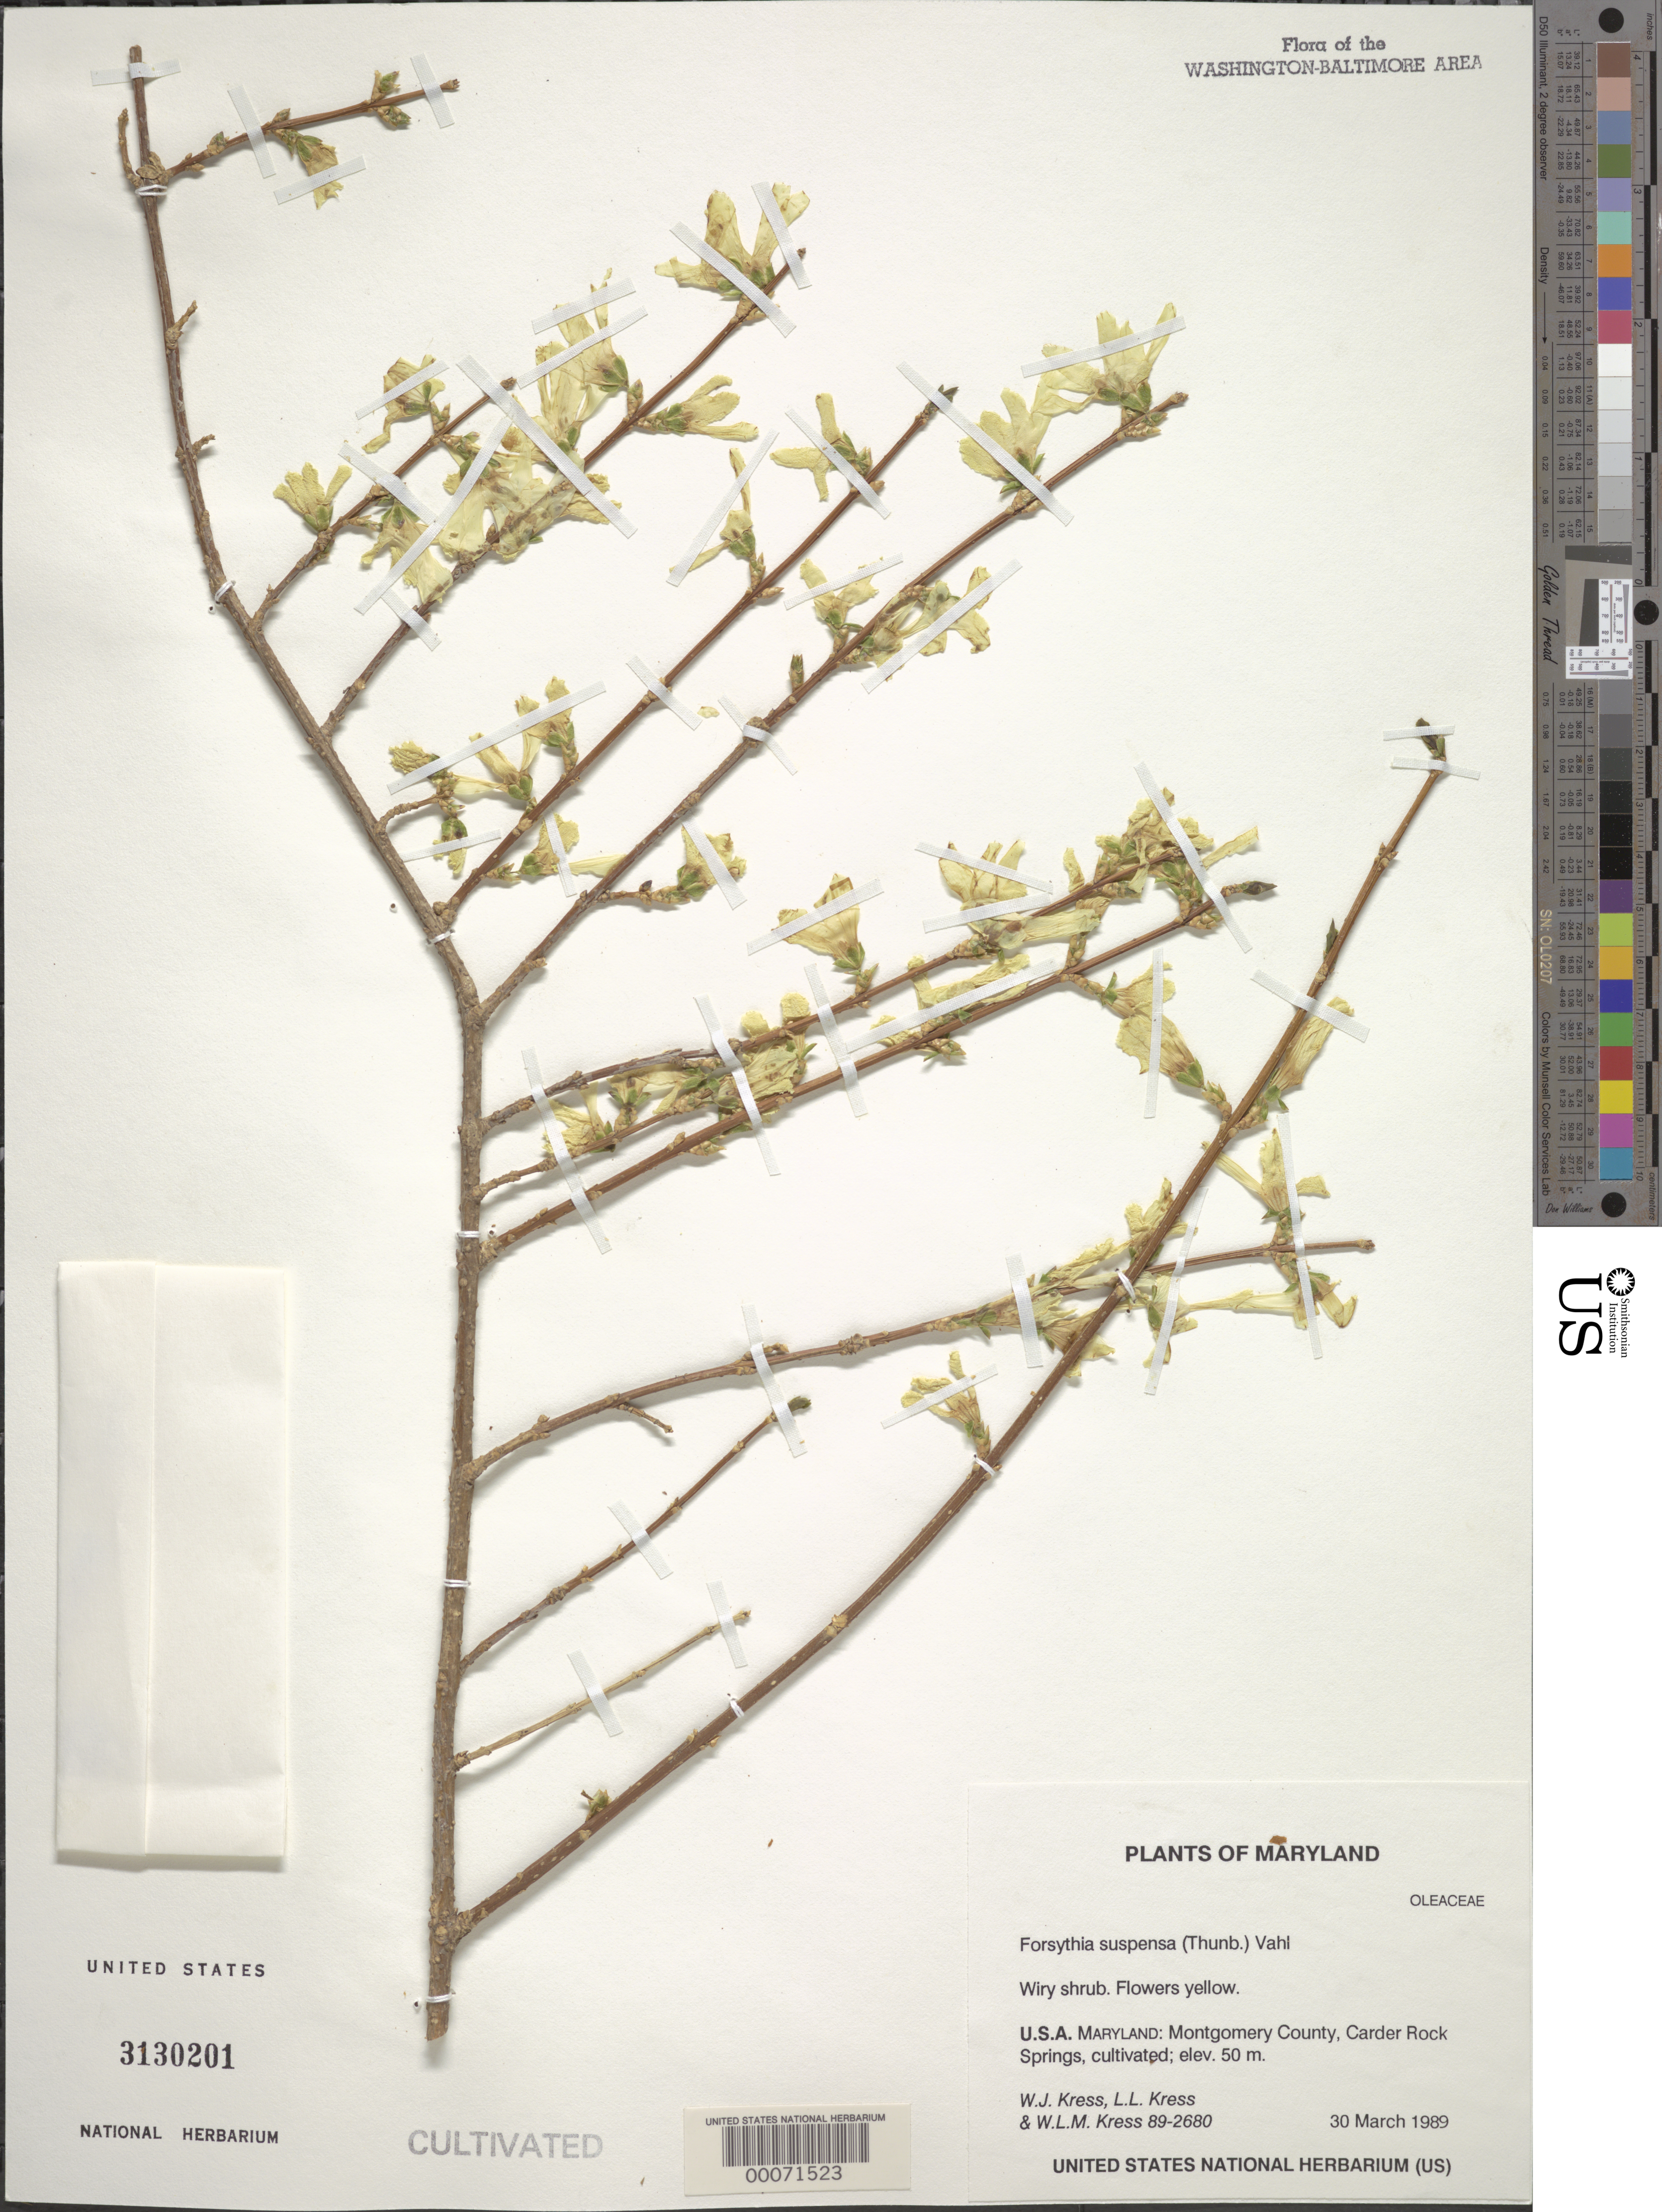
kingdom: Plantae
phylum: Tracheophyta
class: Magnoliopsida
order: Lamiales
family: Oleaceae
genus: Forsythia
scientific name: Forsythia suspensa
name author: (Thunb.) Vahl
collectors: W. J. Kress, L. L. Kress & W. L. M. Kress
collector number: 89-2680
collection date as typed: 30 Mar 1989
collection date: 1989-03-30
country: United States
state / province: Maryland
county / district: Montgomery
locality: Carder Rock Springs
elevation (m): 50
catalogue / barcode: US 3130201